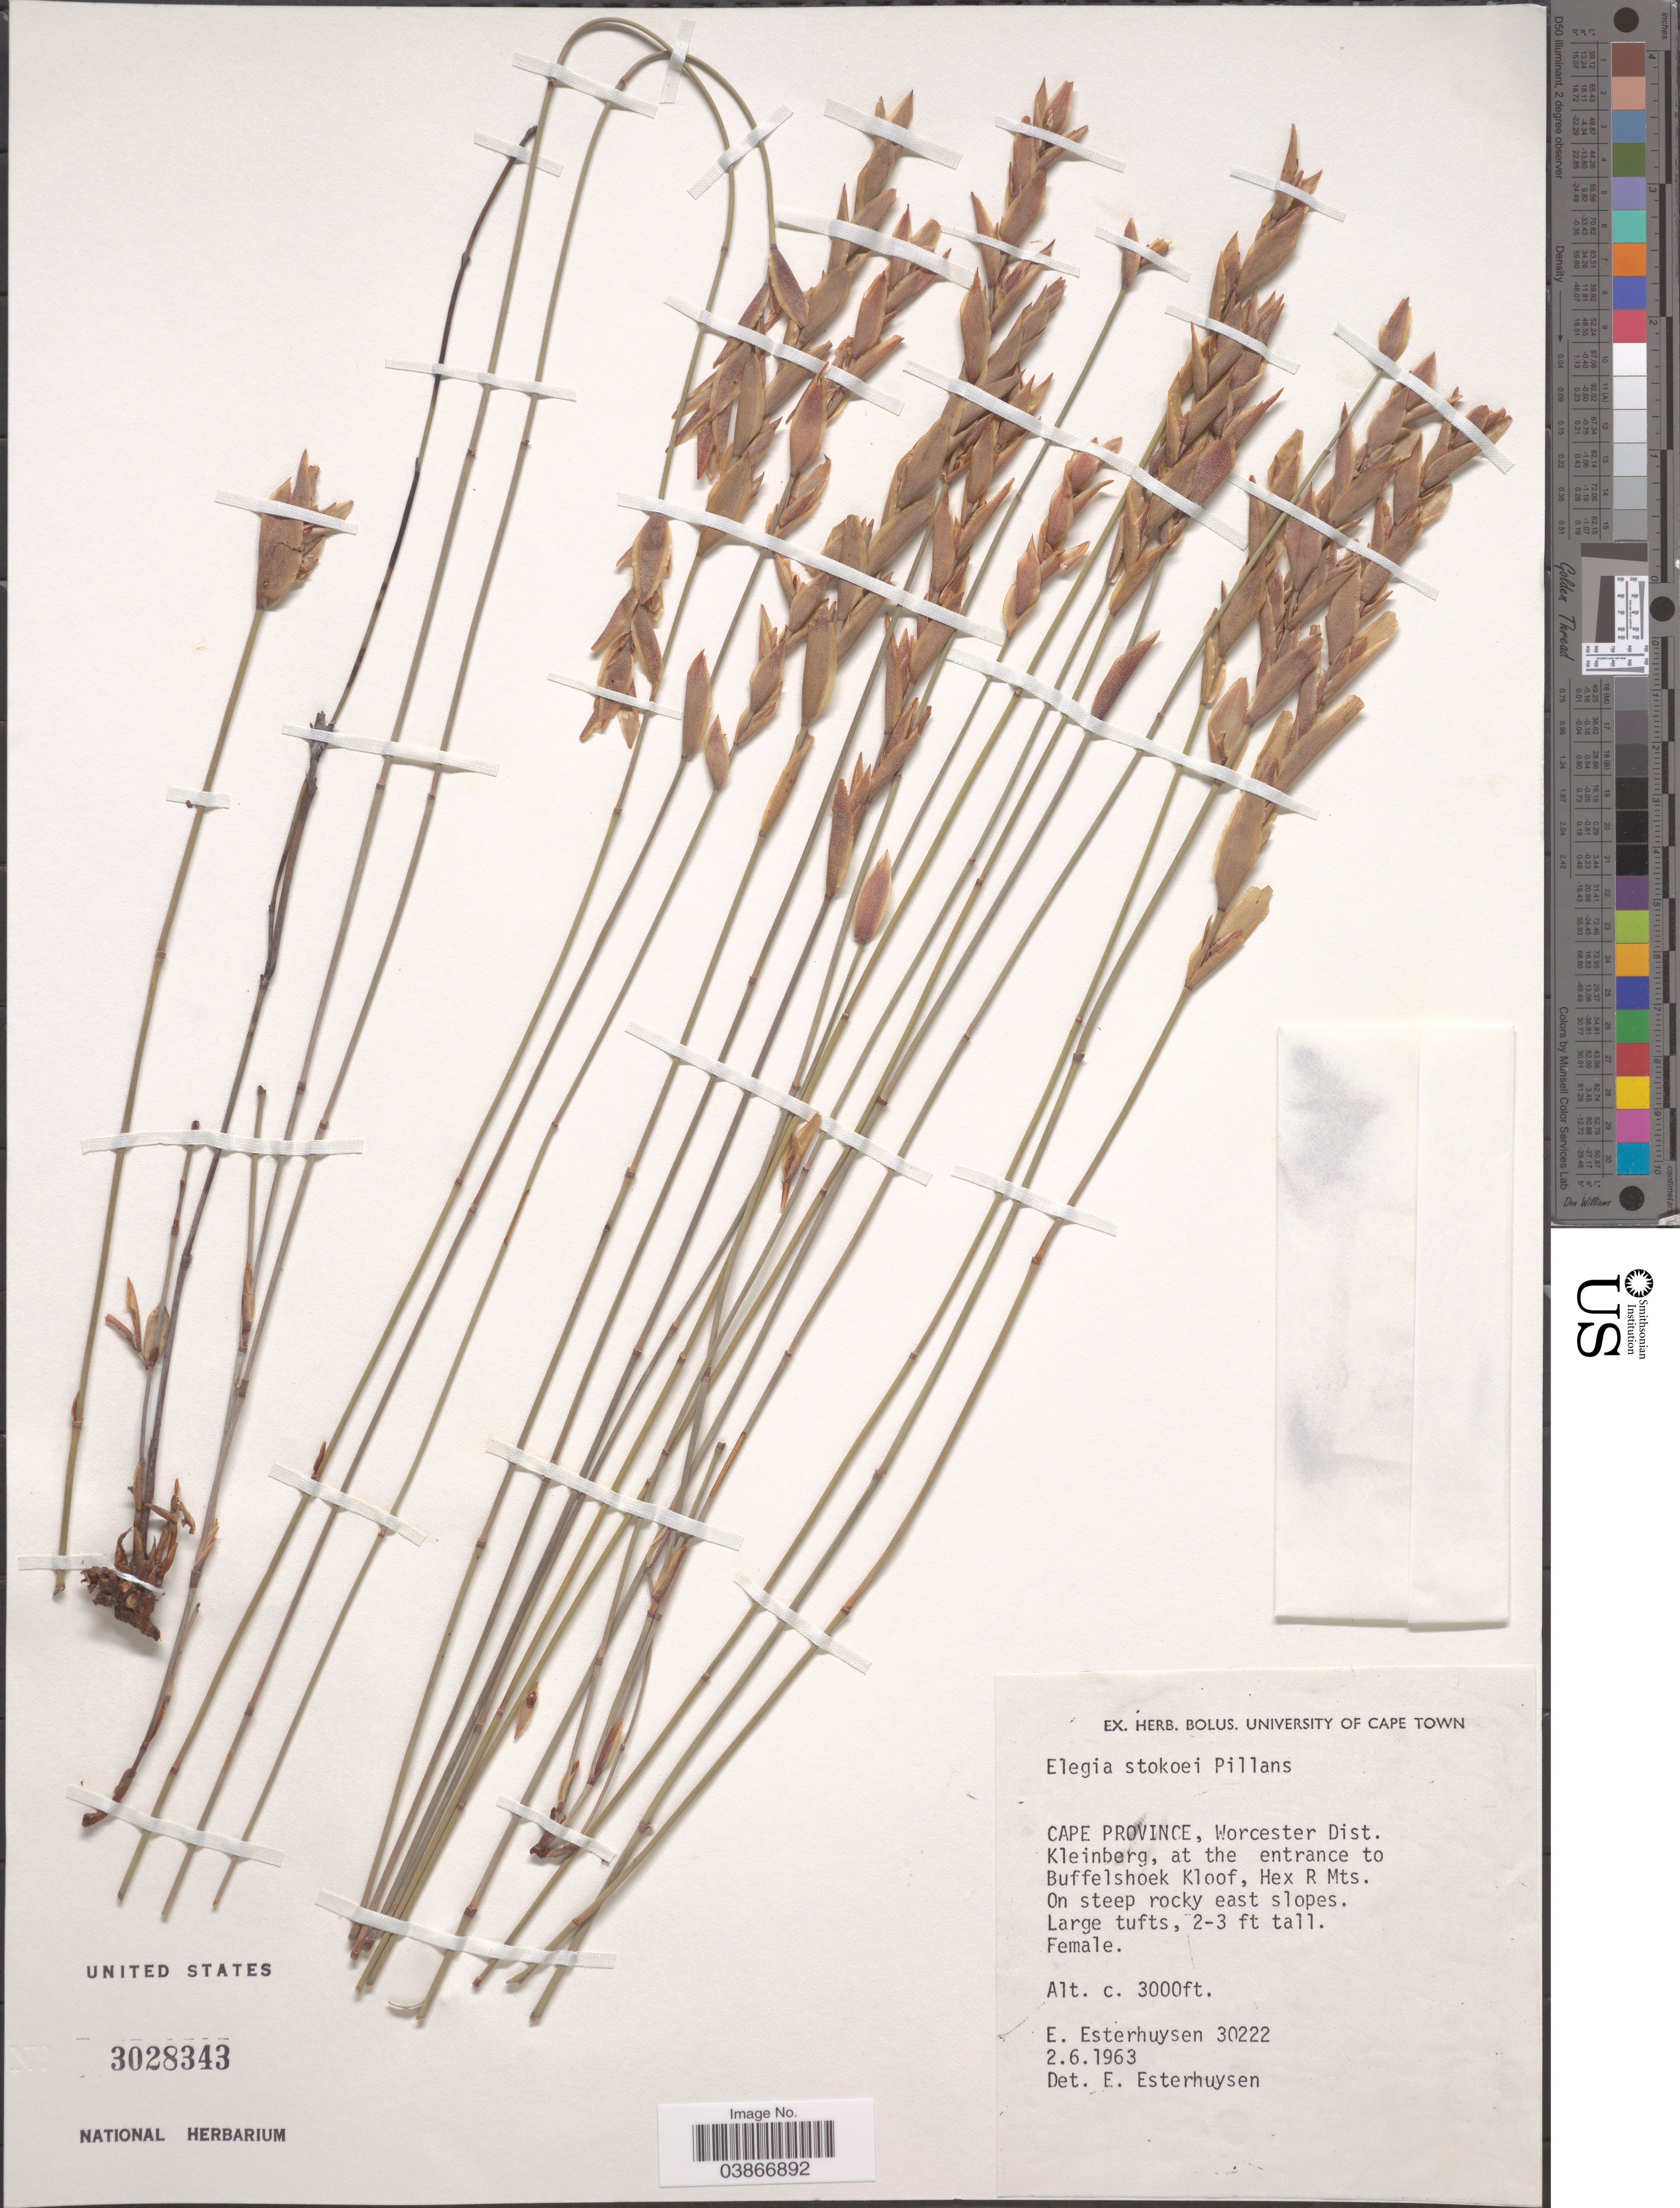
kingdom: Plantae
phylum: Tracheophyta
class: Liliopsida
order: Poales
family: Restionaceae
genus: Elegia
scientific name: Elegia stokoei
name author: Pillans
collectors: E. E. Esterhuysen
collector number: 30222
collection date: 1963-06-02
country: South Africa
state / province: Western Cape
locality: Worcester Dist. Kleinberg, at the entrance to Buffelshoek Kloof, Hex R Mts. On steep rocky east slopes.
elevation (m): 914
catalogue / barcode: US 3028343